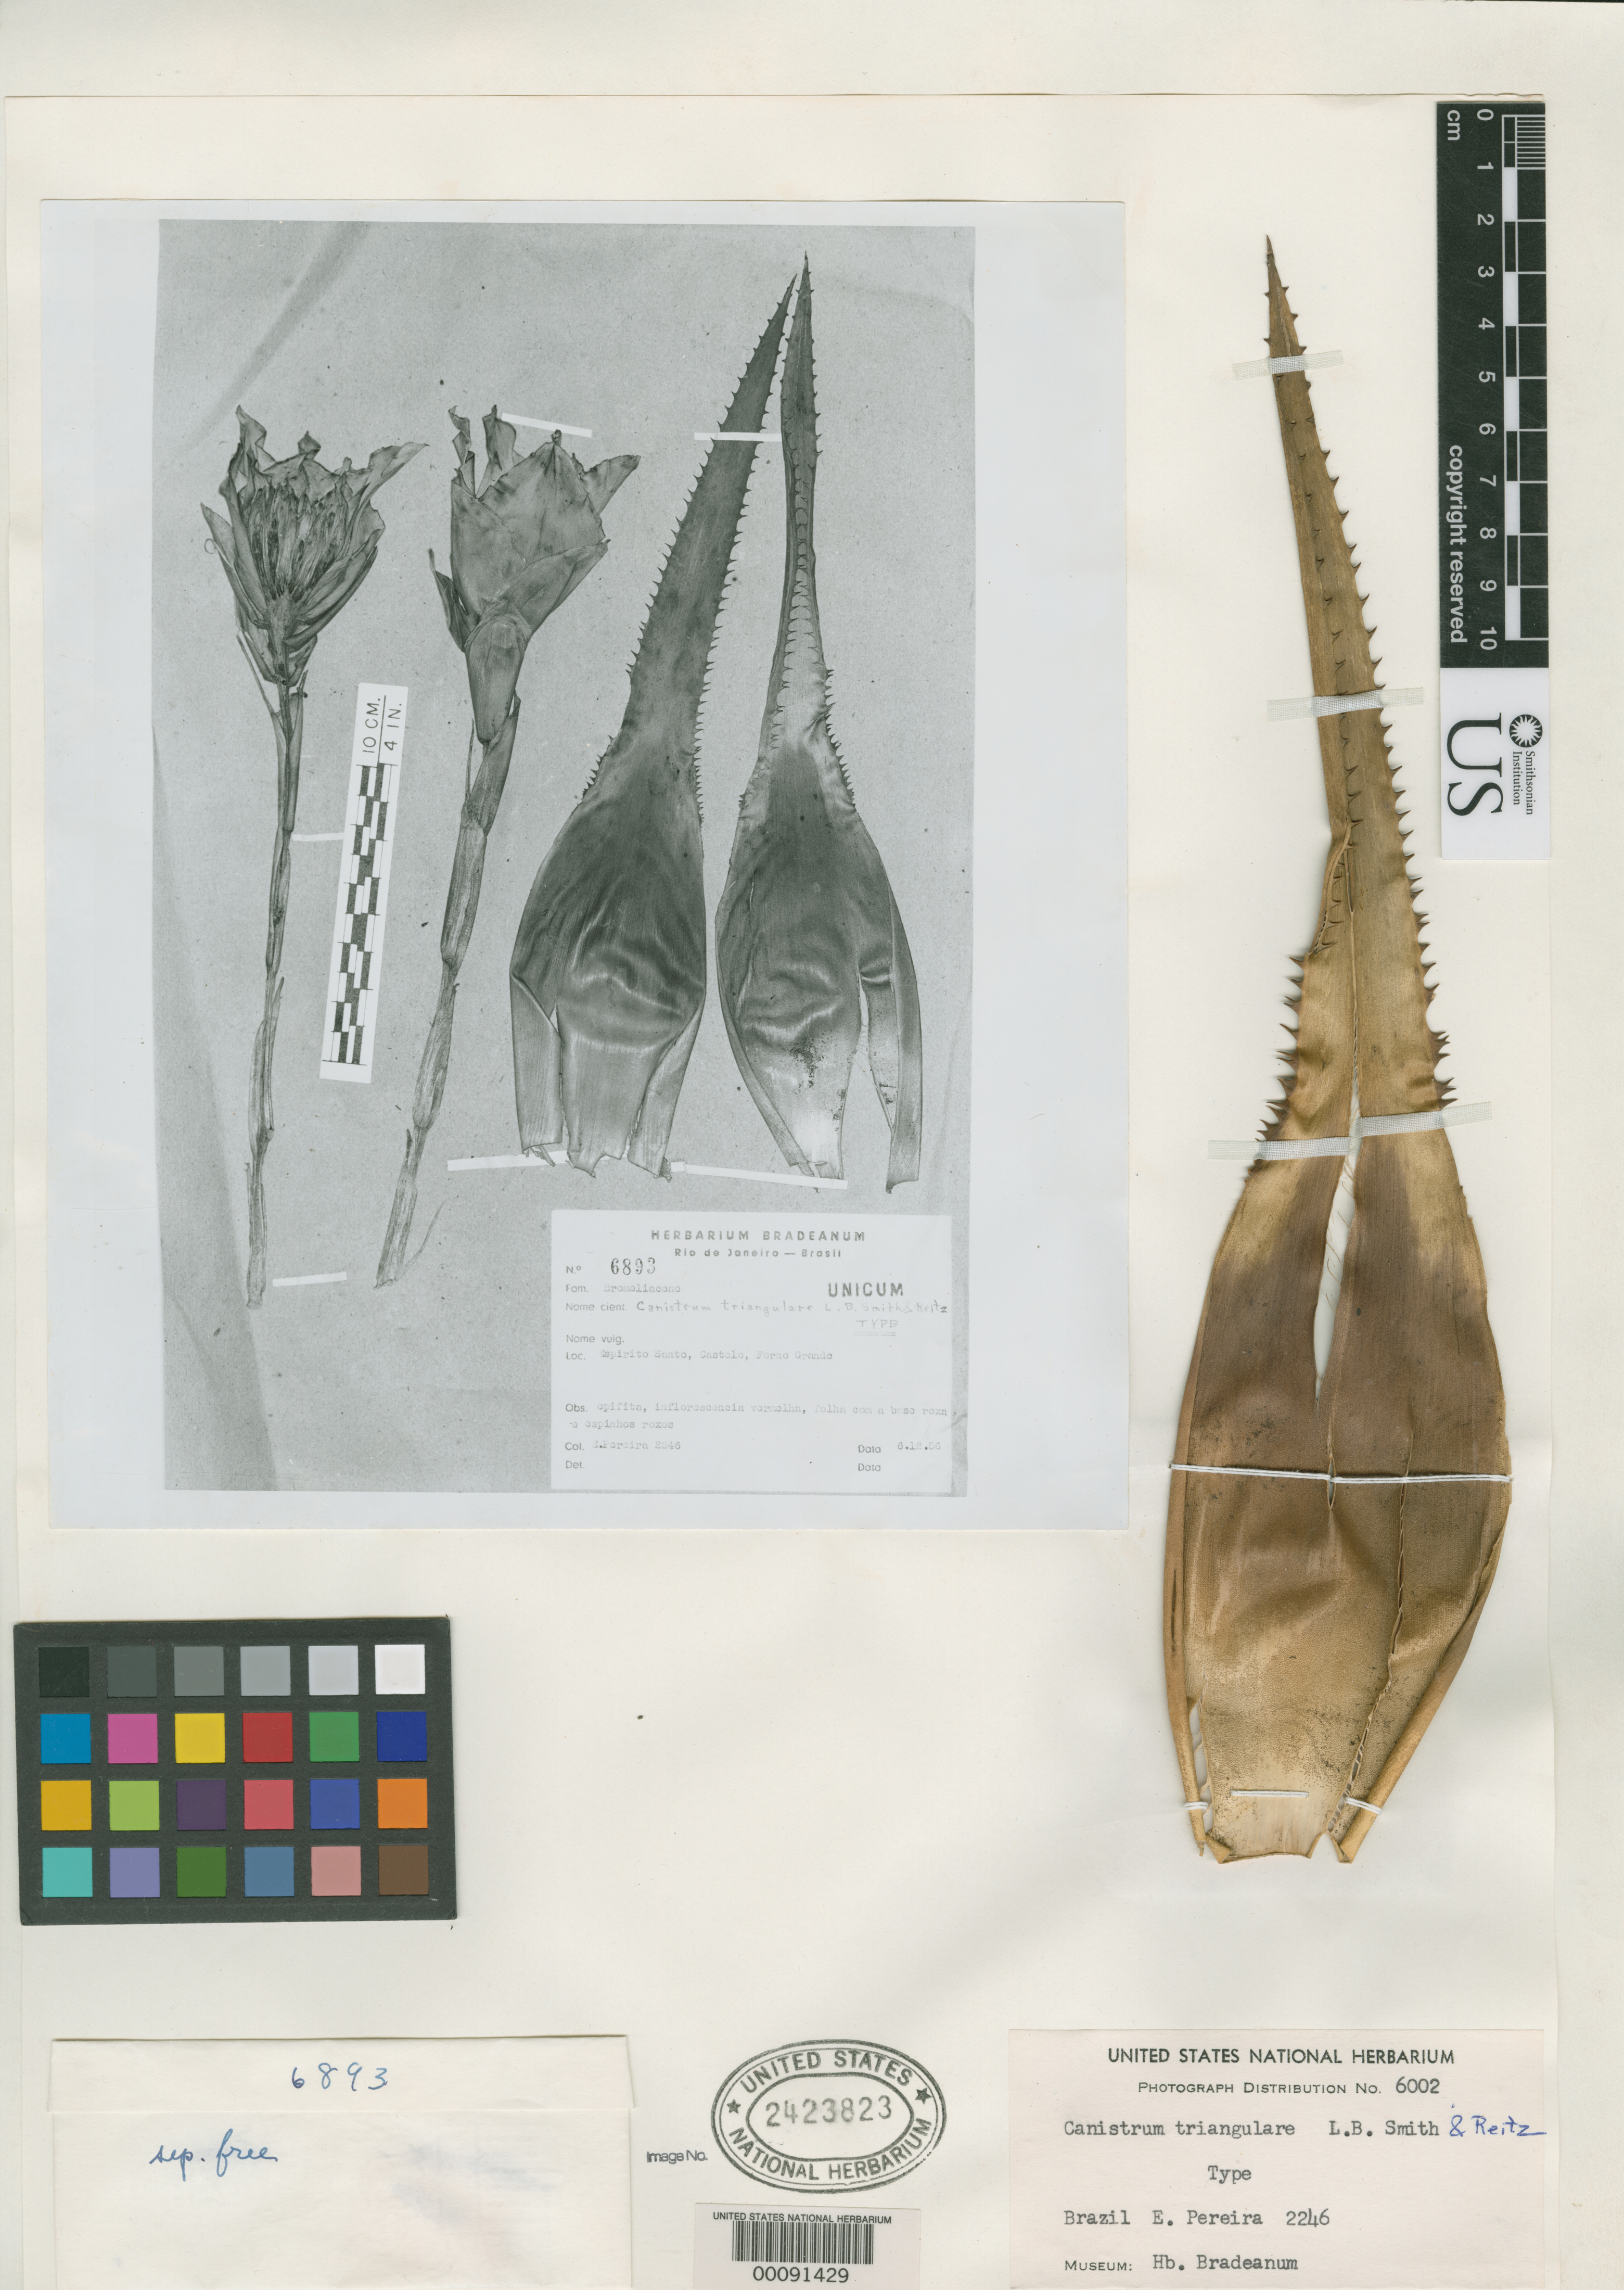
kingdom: Plantae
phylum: Tracheophyta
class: Liliopsida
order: Poales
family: Bromeliaceae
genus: Canistrum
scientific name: Canistrum triangulare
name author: L.B. Sm. & Reitz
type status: Isotype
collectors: E. Pereira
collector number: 2246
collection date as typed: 06 Dec 1956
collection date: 1956-12-06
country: Brazil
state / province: Espírito Santo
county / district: Castelo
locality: Forno Grande, Castelo.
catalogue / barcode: US 2423823